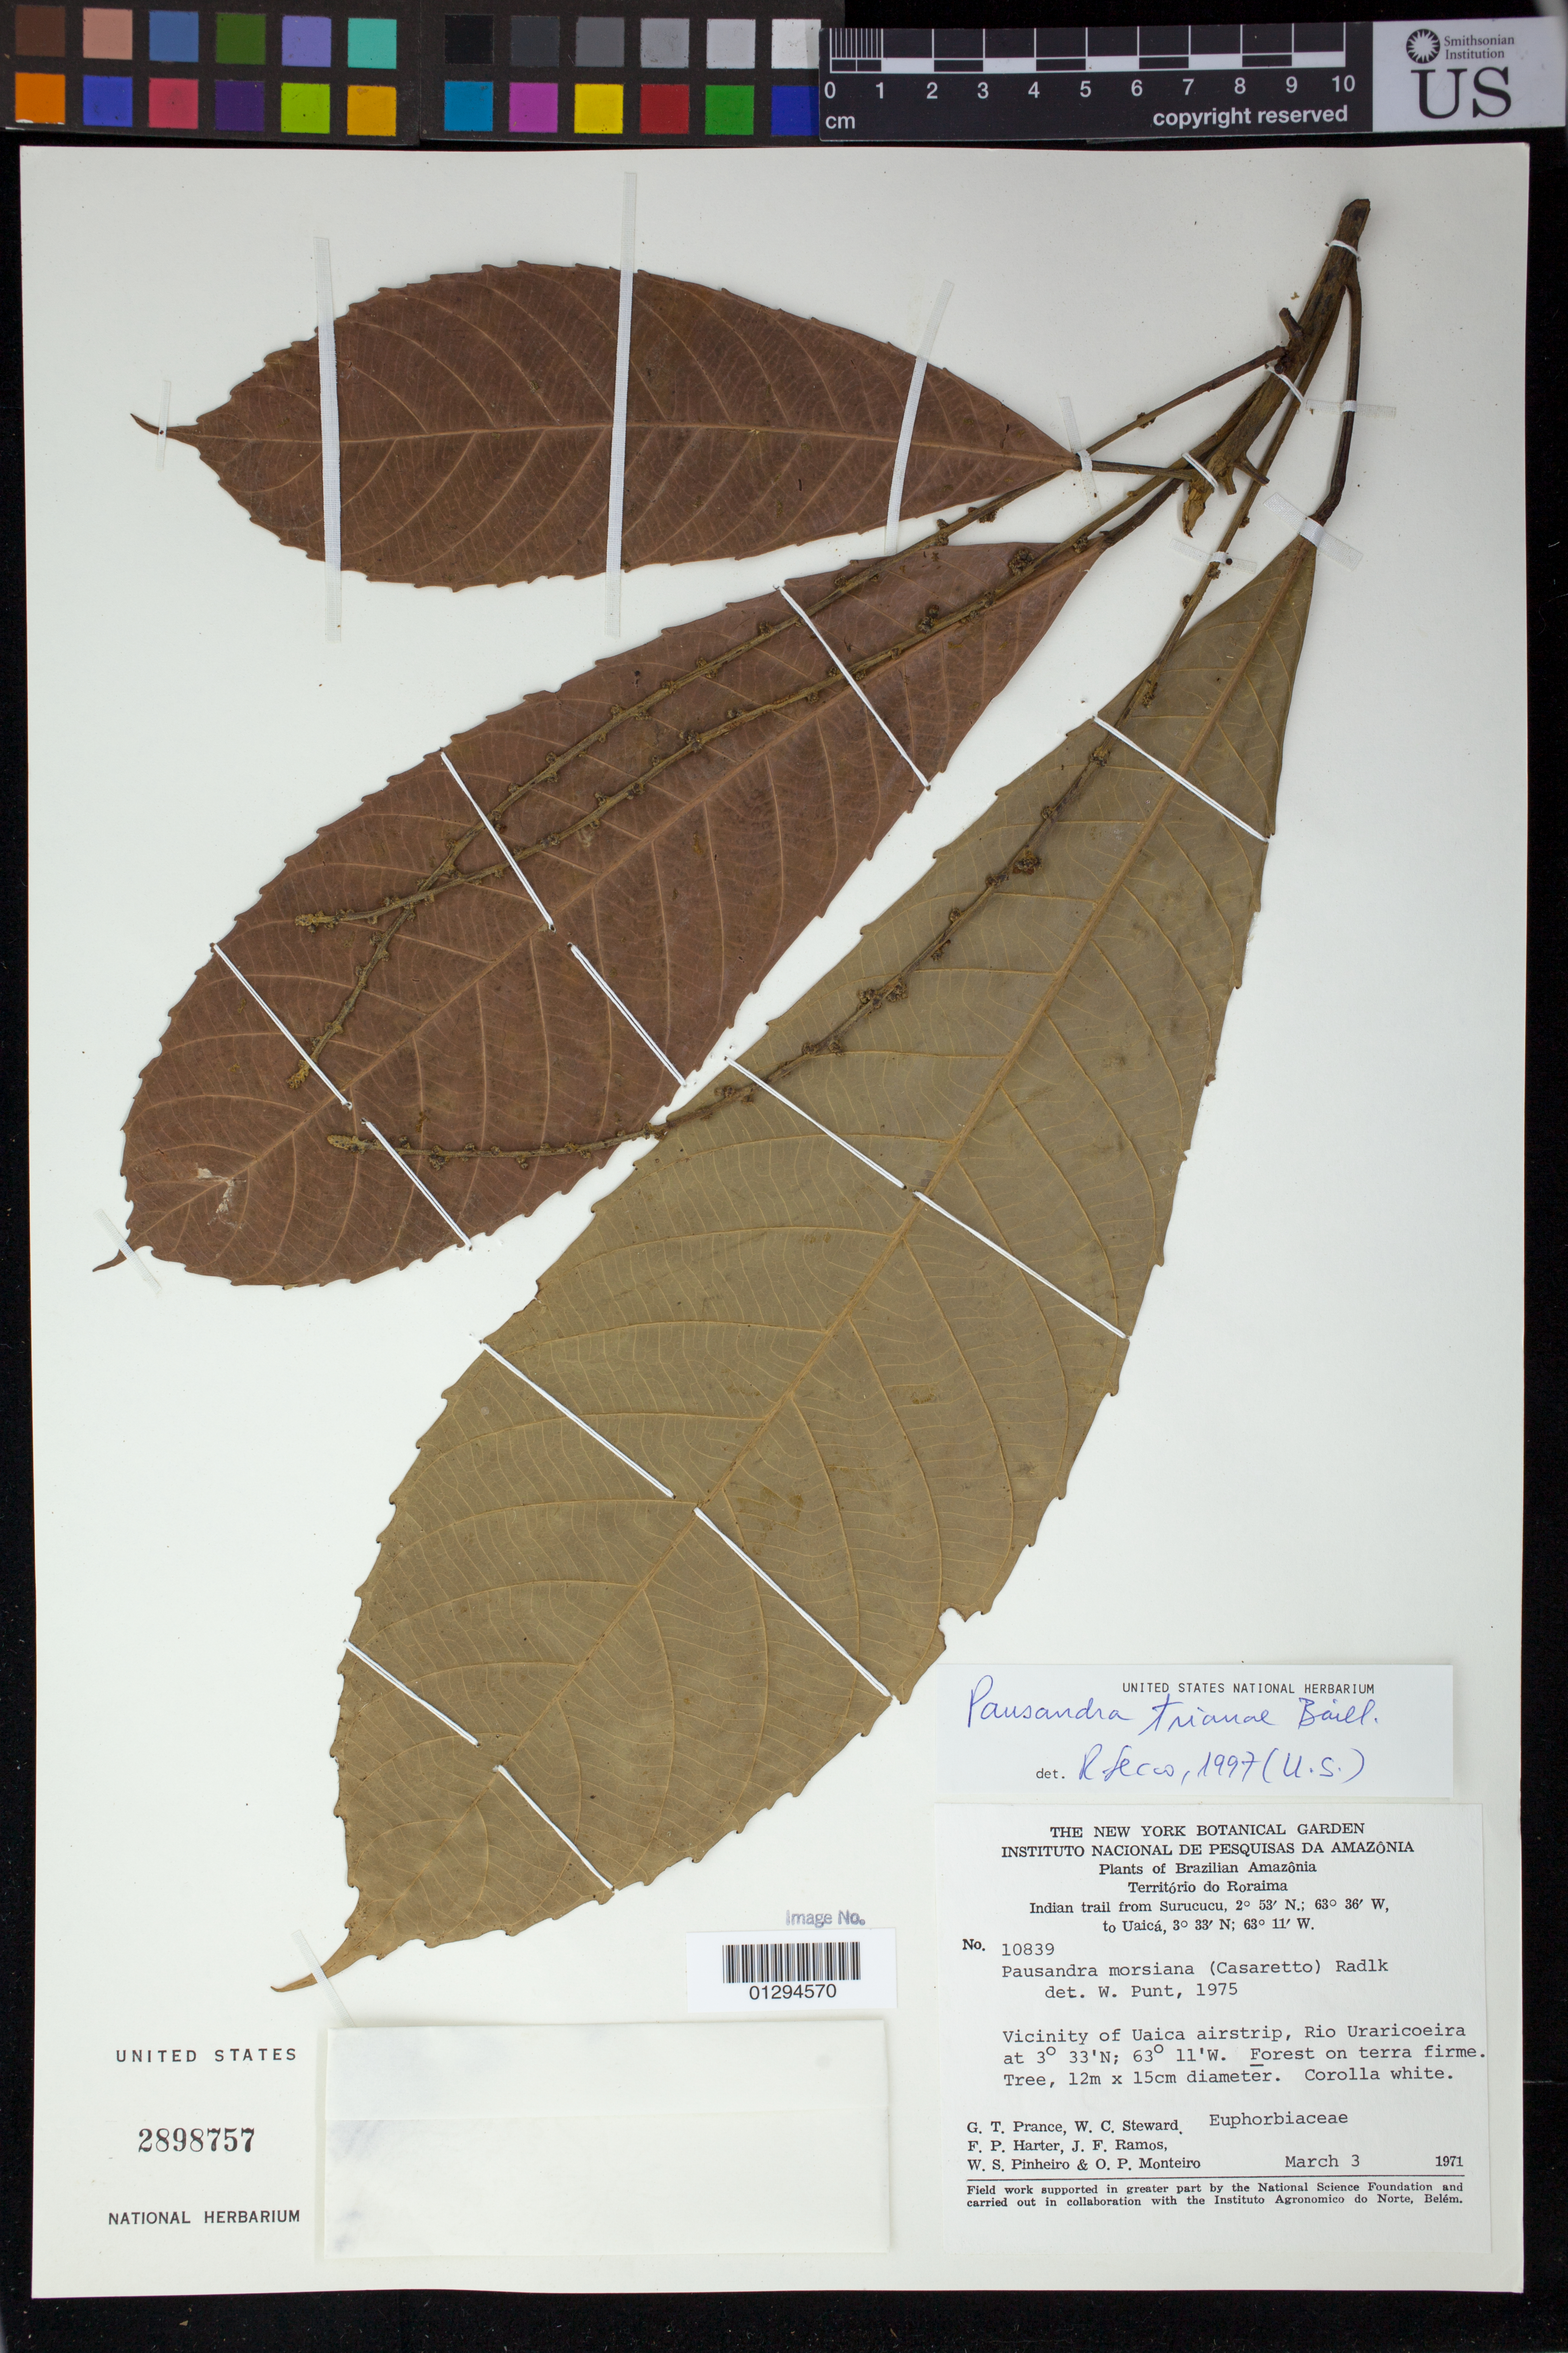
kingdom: Plantae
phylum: Tracheophyta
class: Magnoliopsida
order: Malpighiales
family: Euphorbiaceae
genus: Pausandra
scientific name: Pausandra trianae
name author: (Müll. Arg.) Baill.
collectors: G. T. Prance, W. C. Steward, F. P. Harter, J. F. Ramos, W. S. Pinheiro & O. P. Monteiro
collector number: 10839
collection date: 1971-03-03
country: Brazil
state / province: Roraima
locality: Vicinity of Uaica airstrip, Rio Uraricoeira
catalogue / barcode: US 2898757